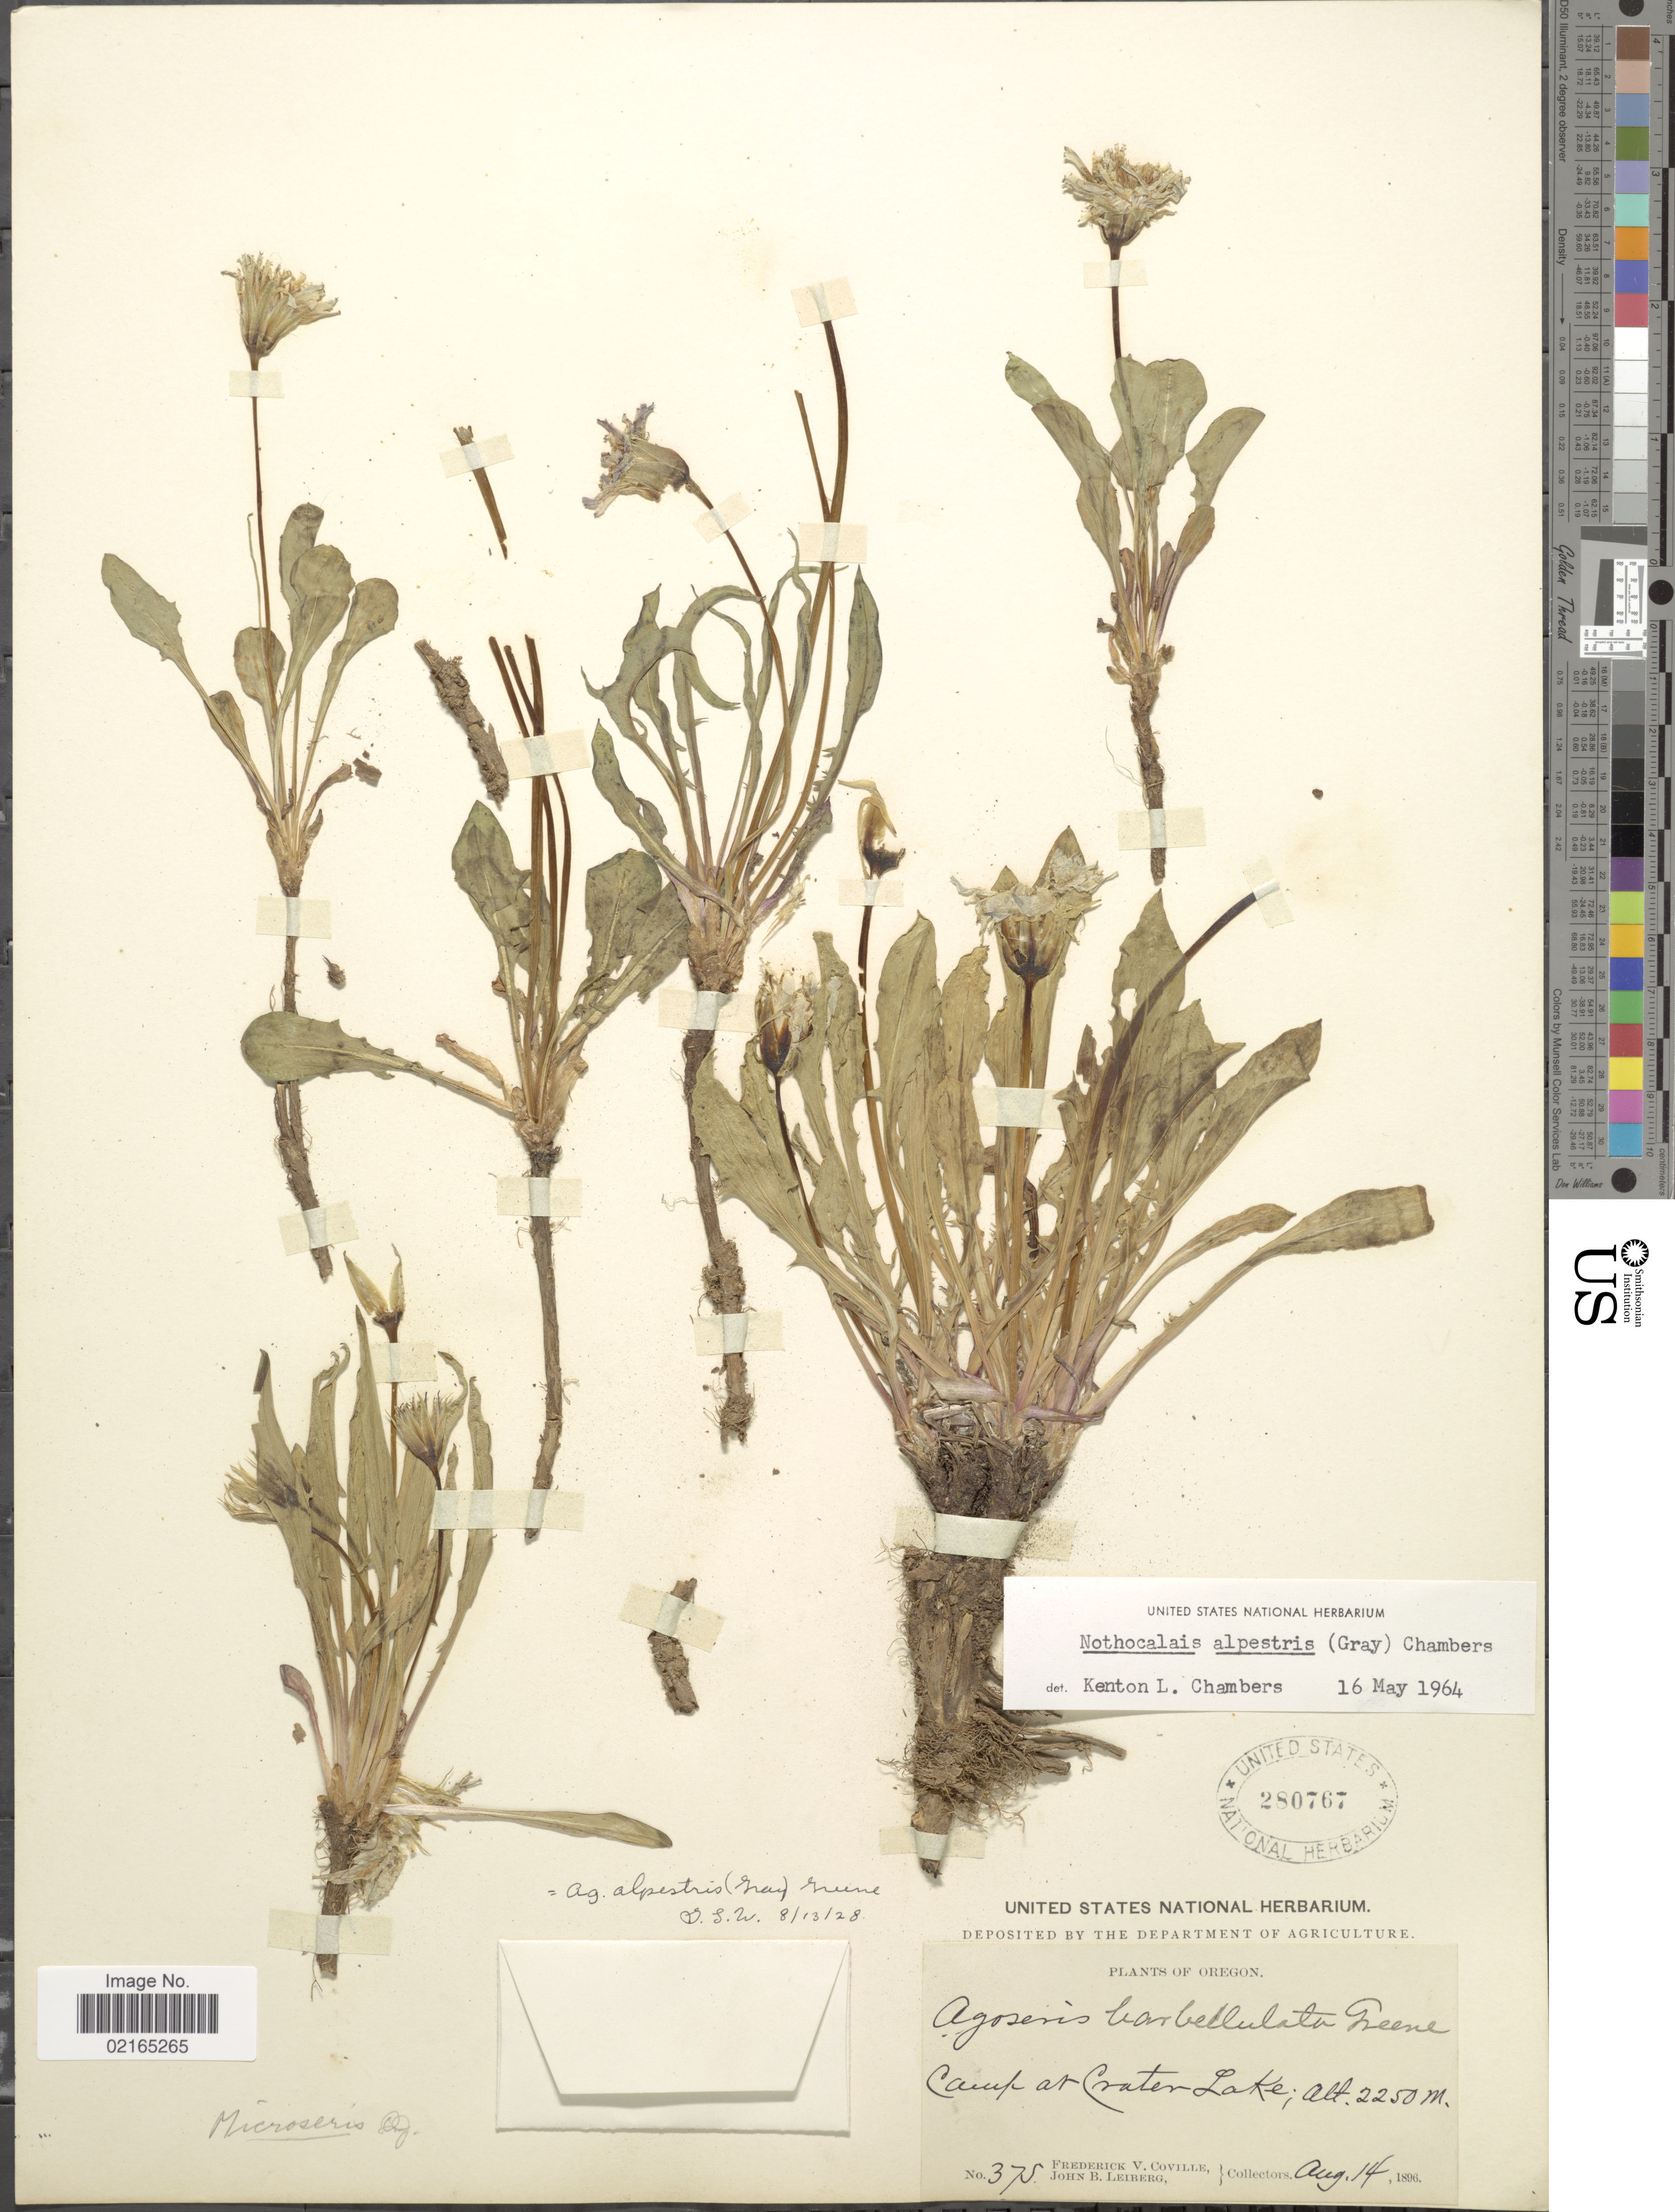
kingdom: Plantae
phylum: Tracheophyta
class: Magnoliopsida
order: Asterales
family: Asteraceae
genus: Nothocalais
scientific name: Nothocalais alpestris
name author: (A. Gray) K.L. Chambers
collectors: F. V. Coville & J. B. Leiberg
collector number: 375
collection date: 1896-08-14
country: United States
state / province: Oregon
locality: Camp at Crater lake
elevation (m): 2250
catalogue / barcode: US 280767